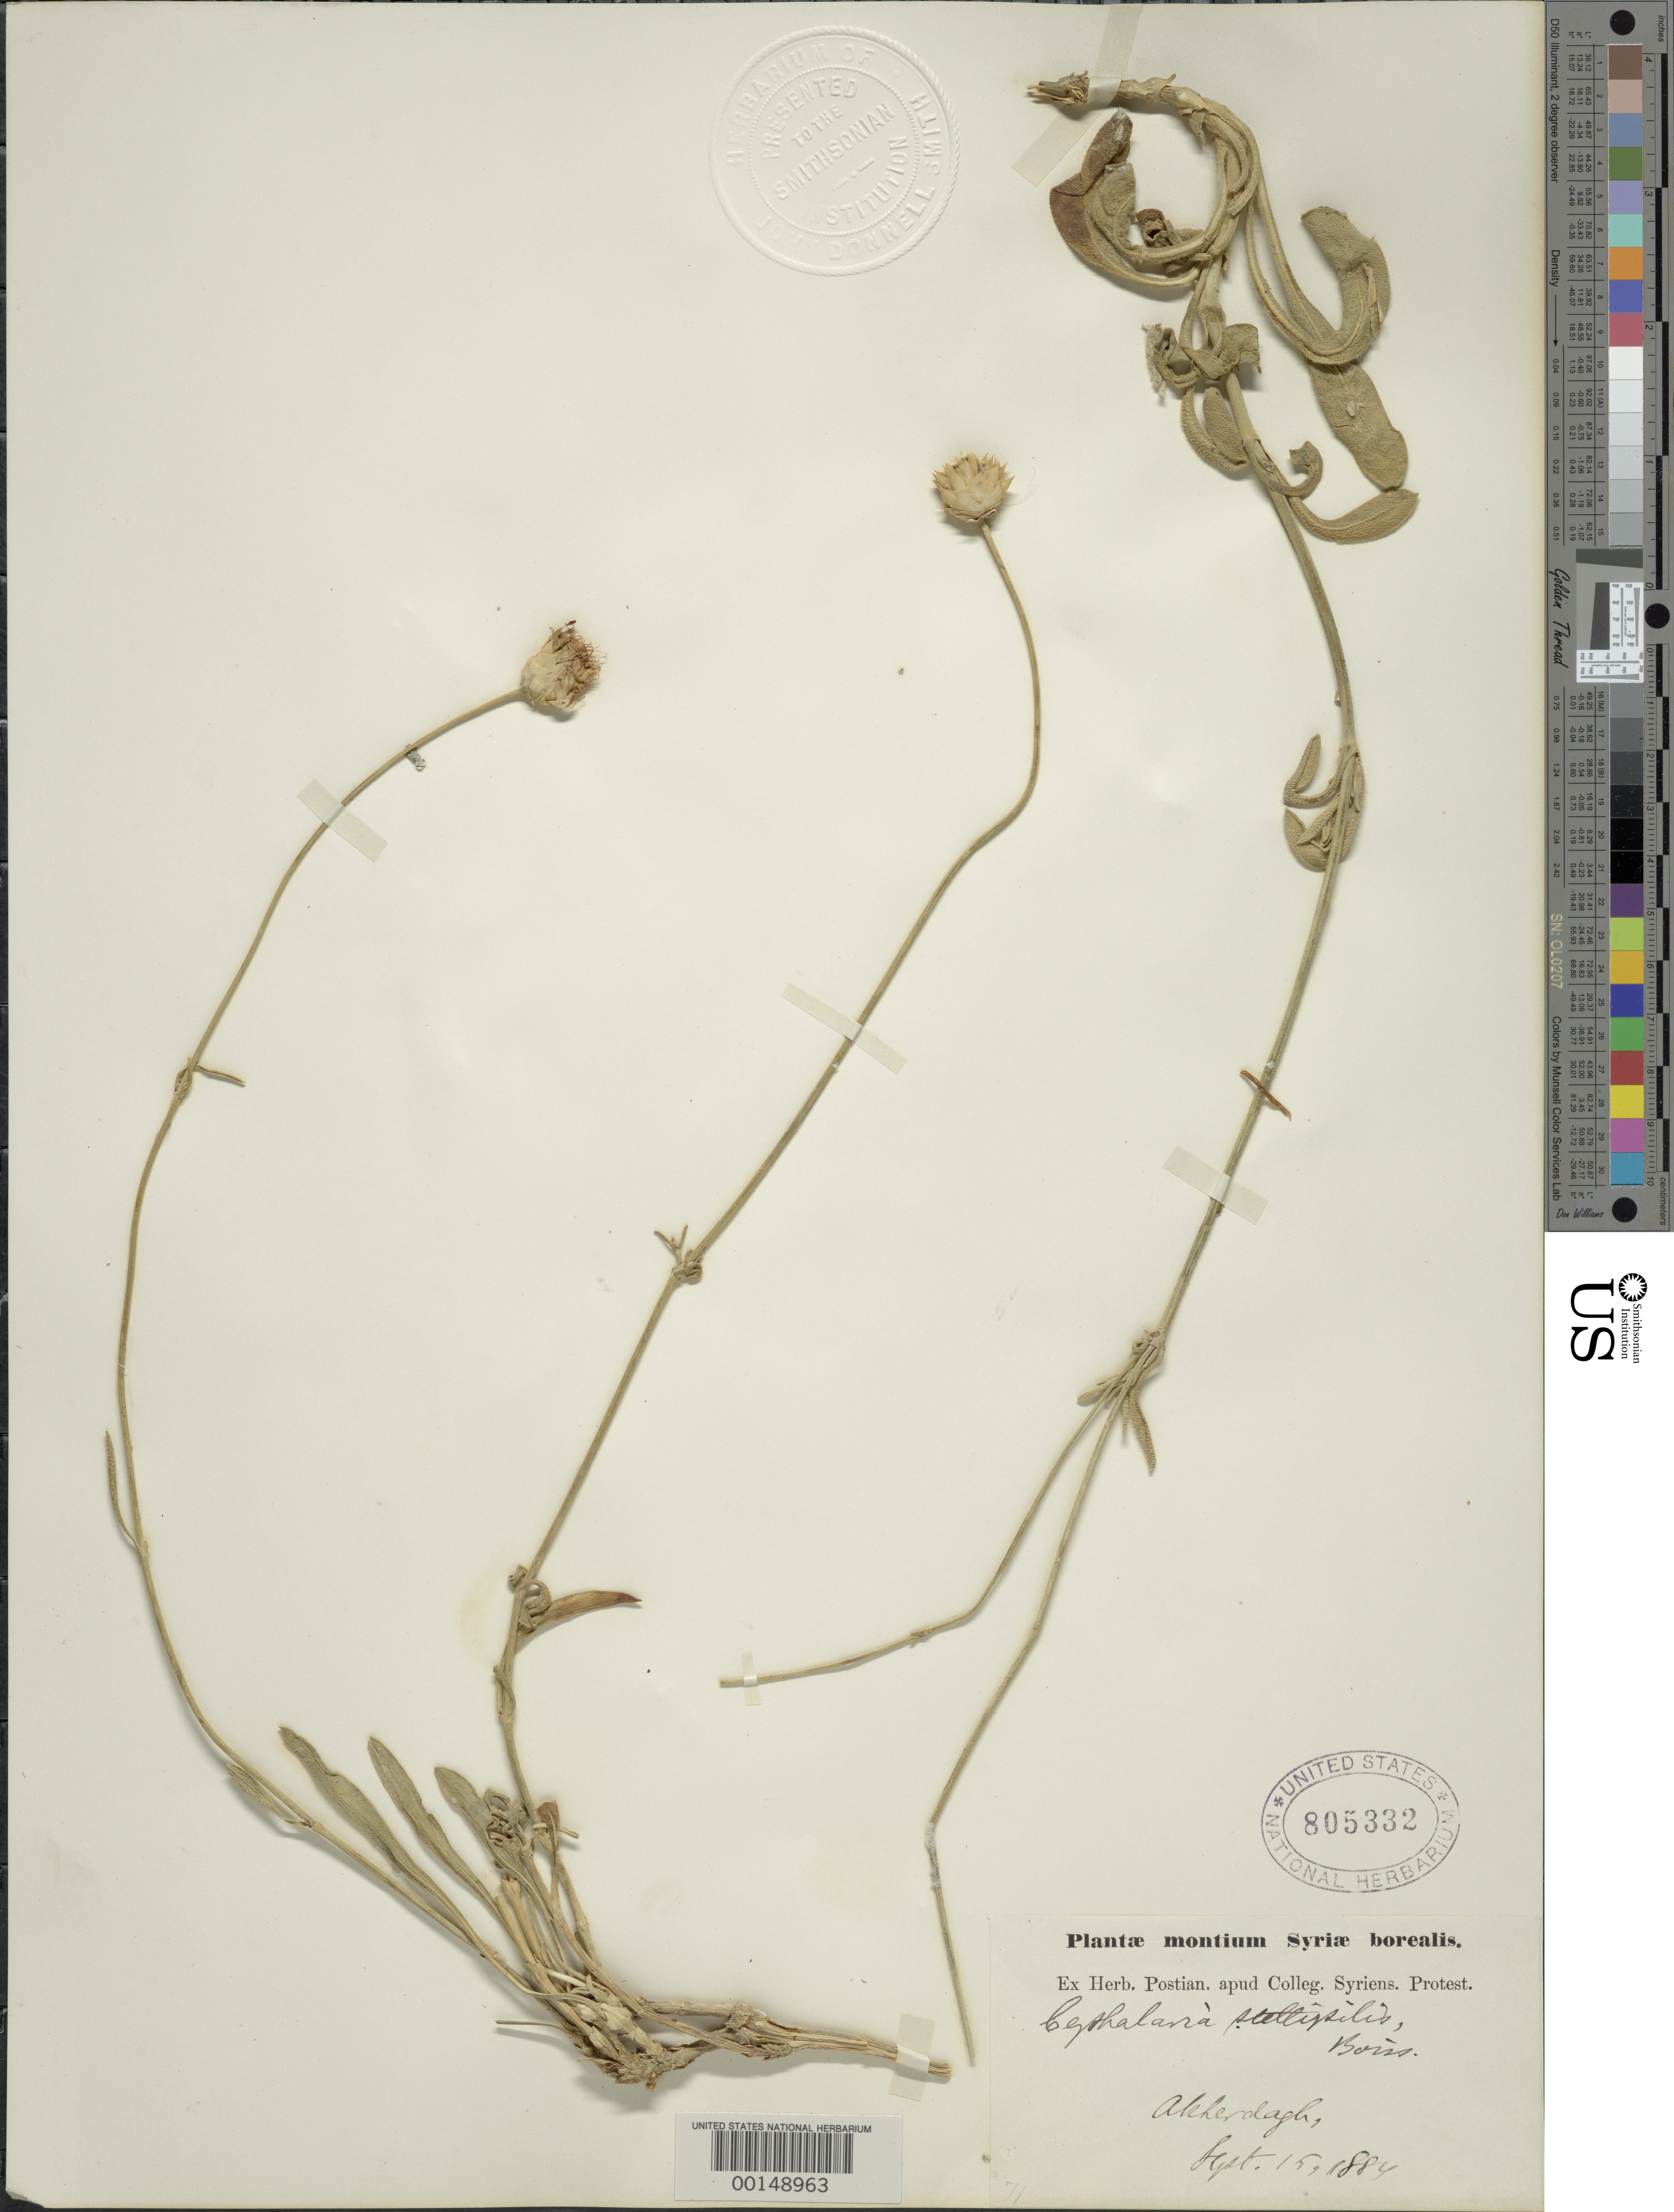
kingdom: Plantae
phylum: Tracheophyta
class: Magnoliopsida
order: Dipsacales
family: Caprifoliaceae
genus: Cephalaria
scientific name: Cephalaria stellipilis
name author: Boiss.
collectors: -. Postian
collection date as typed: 15 Sep 1884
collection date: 1884-09-15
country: Syria (?)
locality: Akherdagh. [Country: Iran? Province: Khorasan?]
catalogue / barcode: US 805332